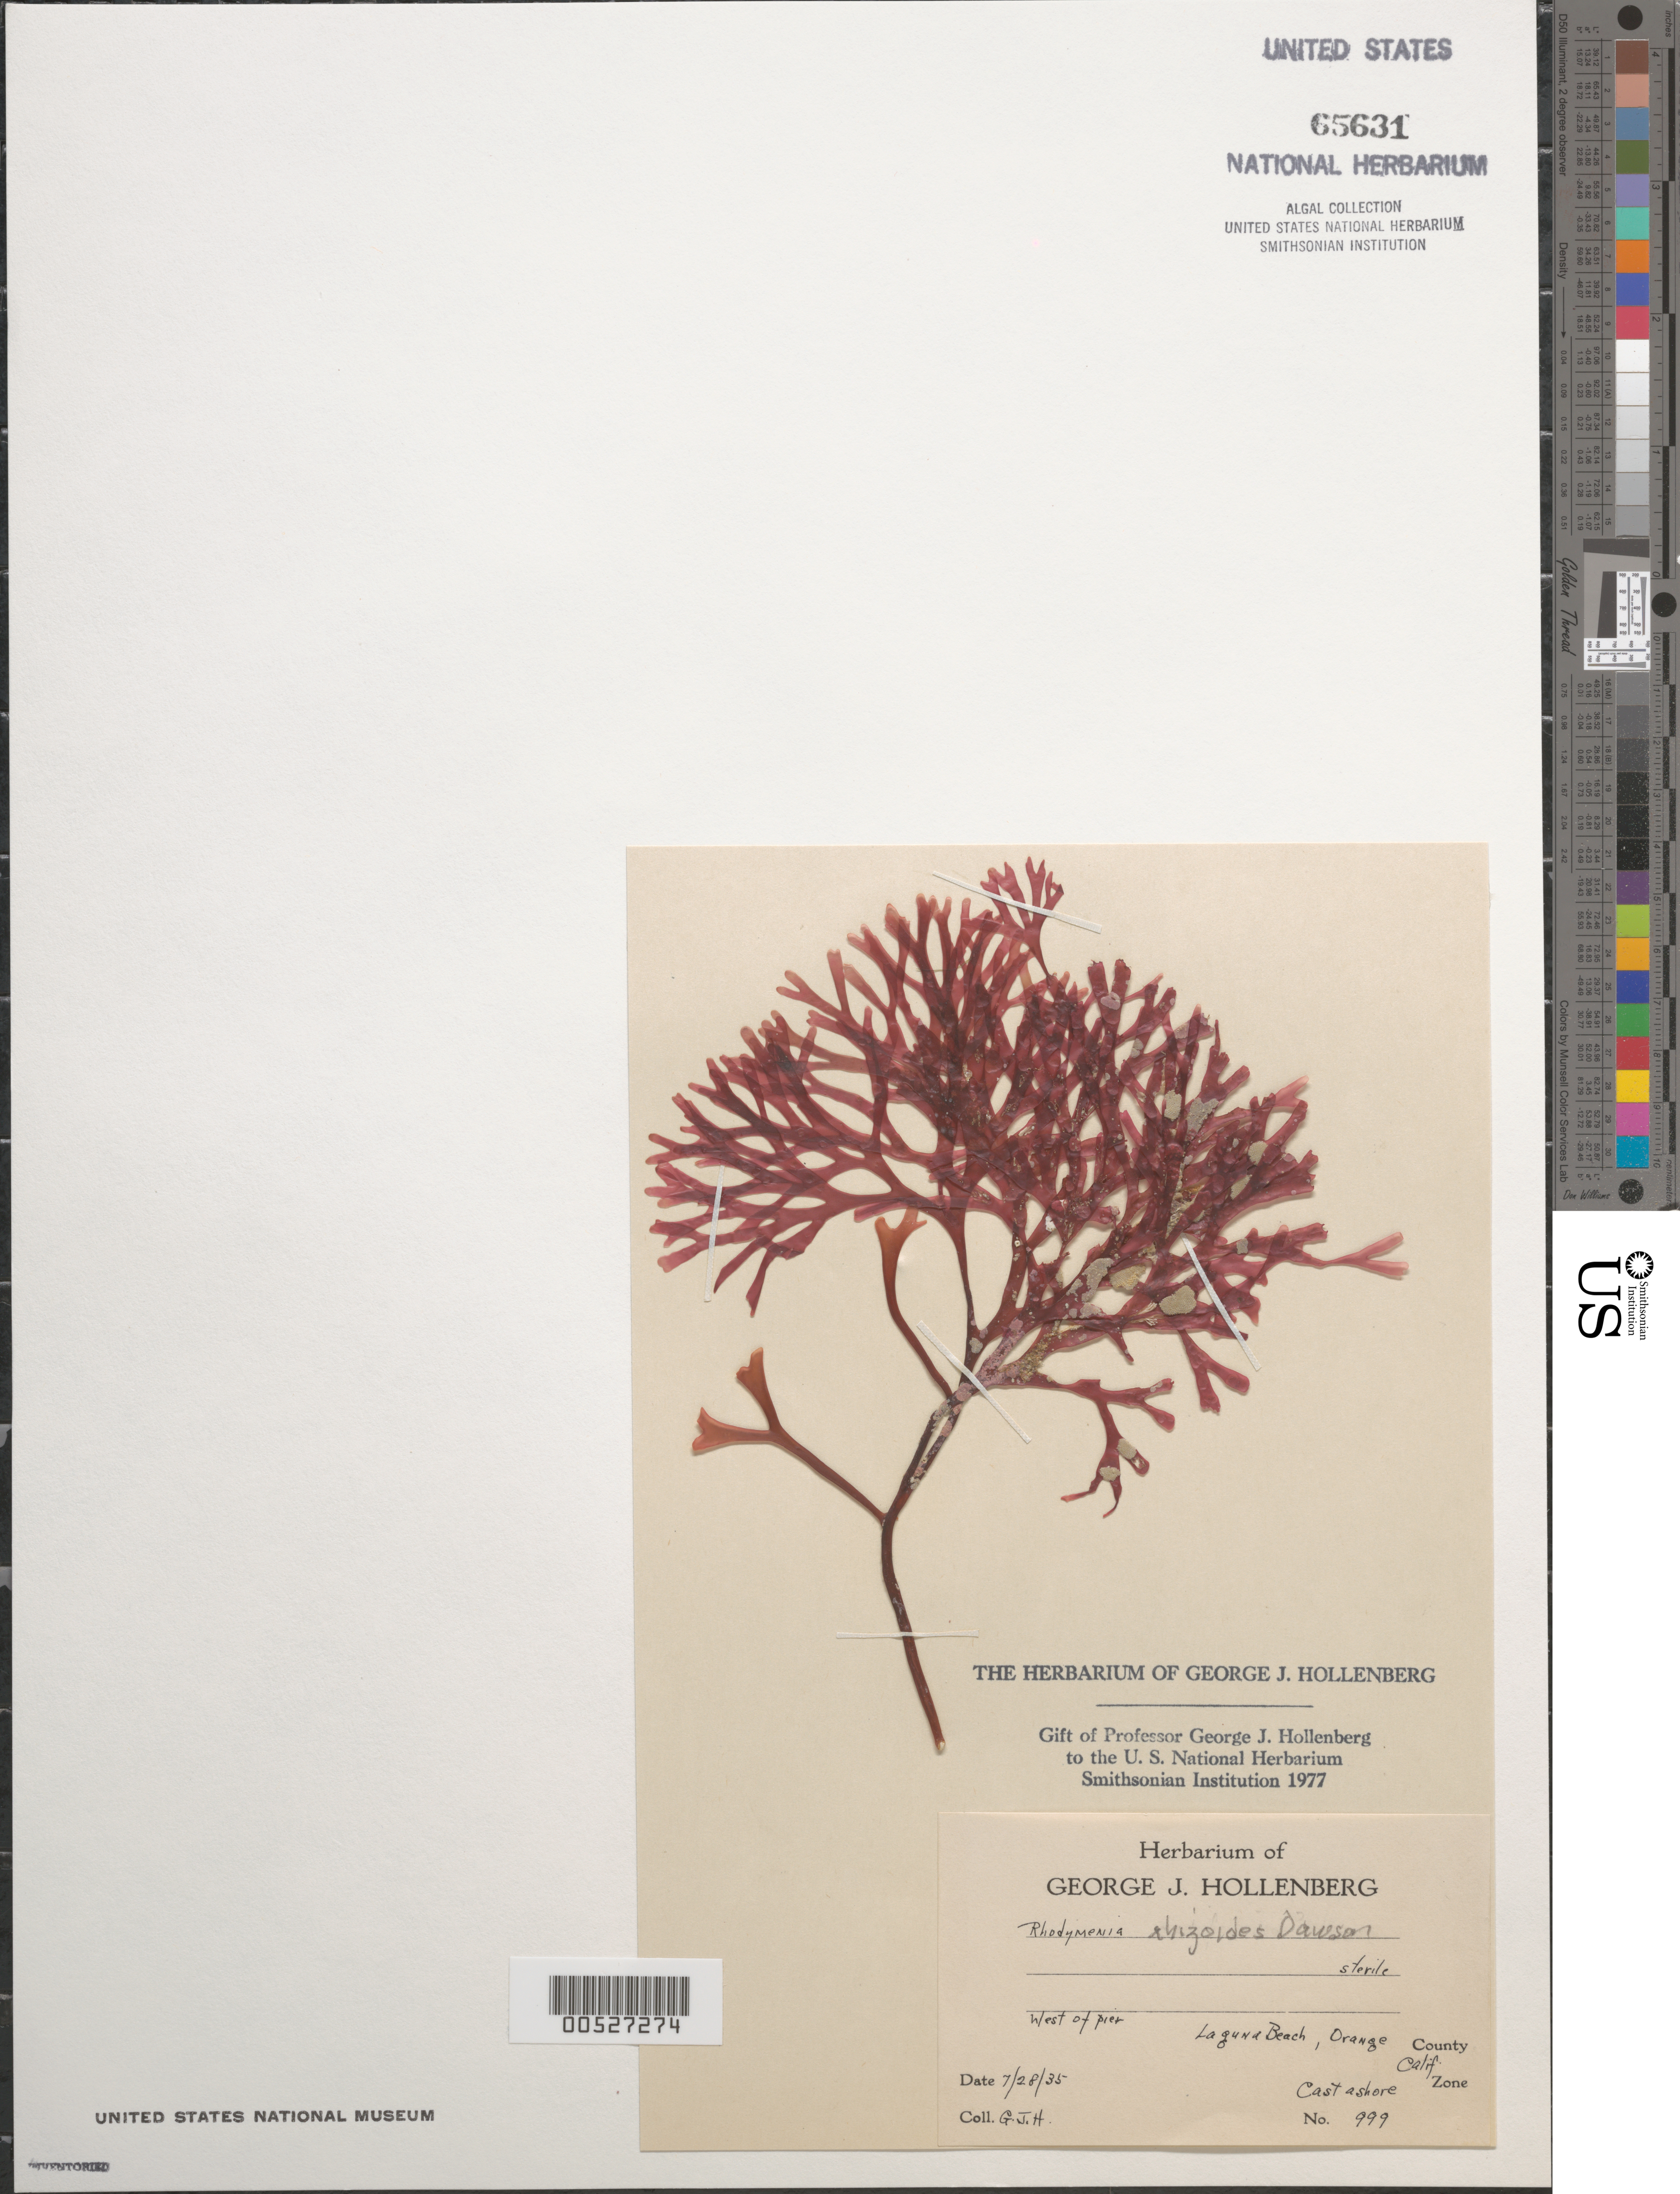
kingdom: Plantae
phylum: Rhodophyta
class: Florideophyceae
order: Rhodymeniales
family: Rhodymeniaceae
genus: Rhodymenia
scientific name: Rhodymenia rhizoides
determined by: Hollenberg, George J.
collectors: G. Hollenberg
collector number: GJH 999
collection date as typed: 28 Jul 1935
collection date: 1935-07-28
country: United States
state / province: California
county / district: Orange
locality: Laguna Beach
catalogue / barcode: US 65631